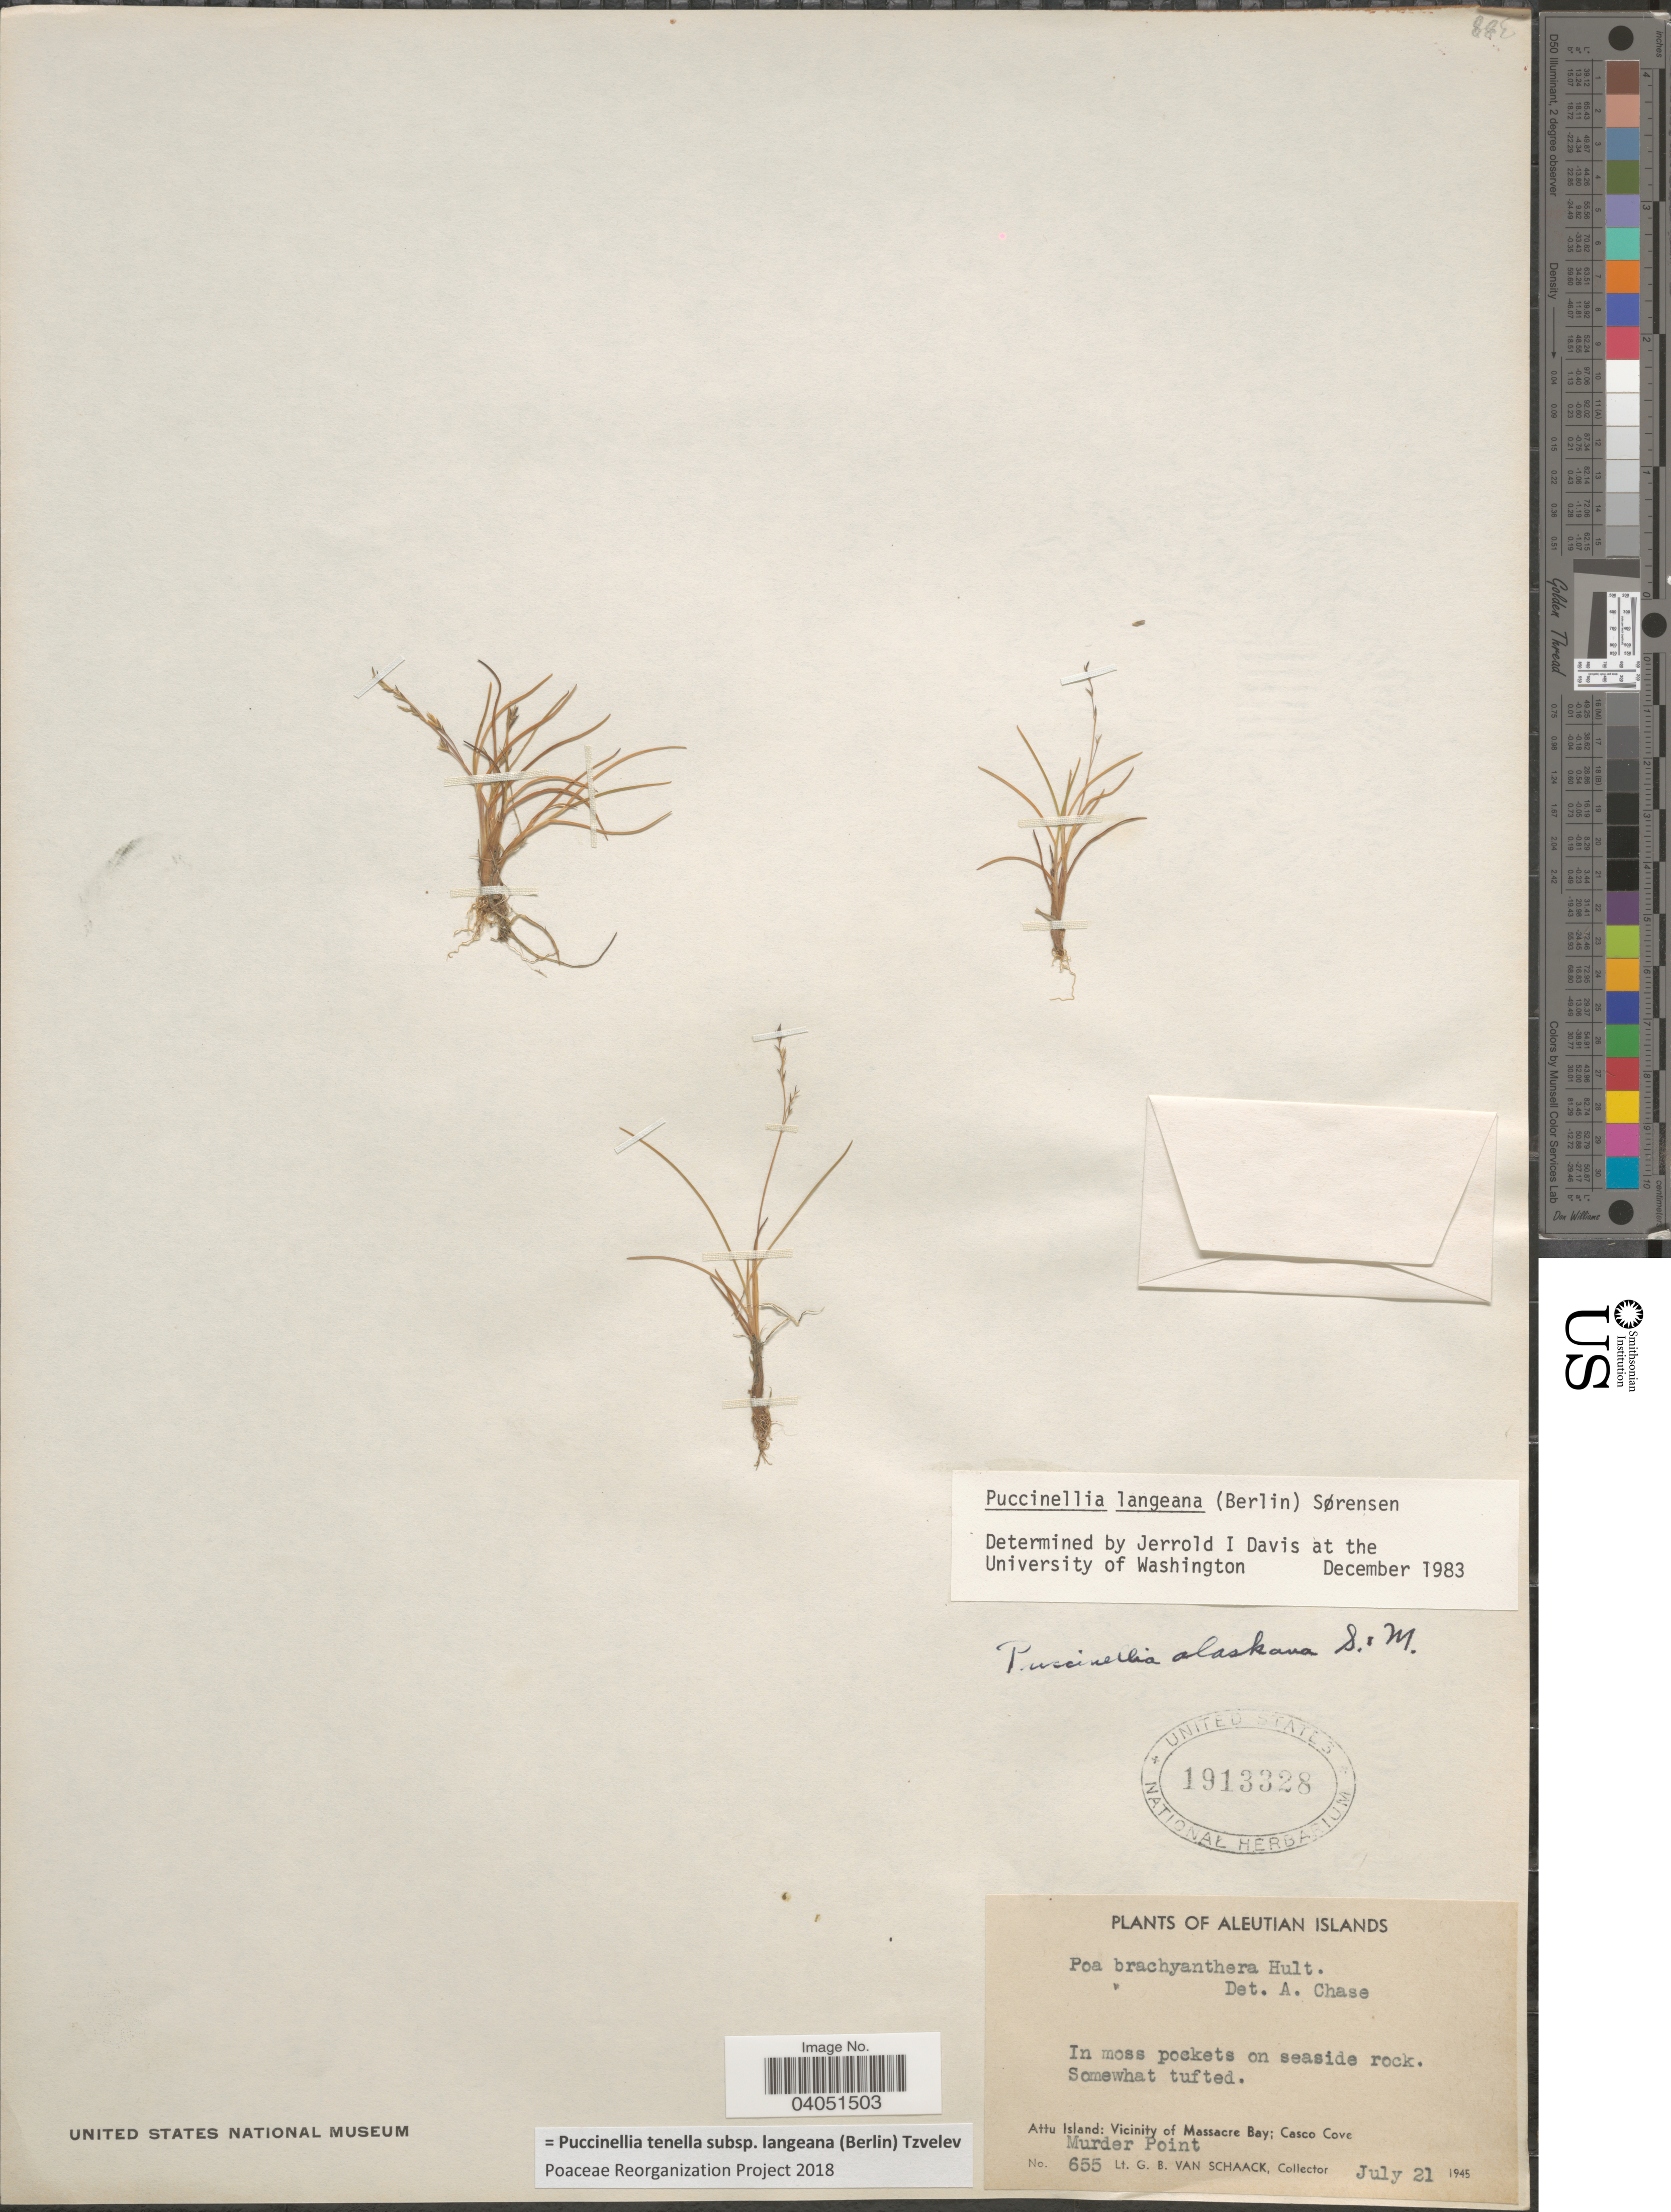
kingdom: Plantae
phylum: Tracheophyta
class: Liliopsida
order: Poales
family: Poaceae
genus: Puccinellia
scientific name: Puccinellia tenella subsp. langeana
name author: (Berlin) Tzvelev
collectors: G. Van Schaack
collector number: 655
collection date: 1945-07-21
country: United States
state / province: Alaska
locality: Aleutian Islands. In moss pockets on seaside rock. Attu Island: Vicinity of Massacre Bay; Casco Cove. Murder Point.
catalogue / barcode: US 1913328